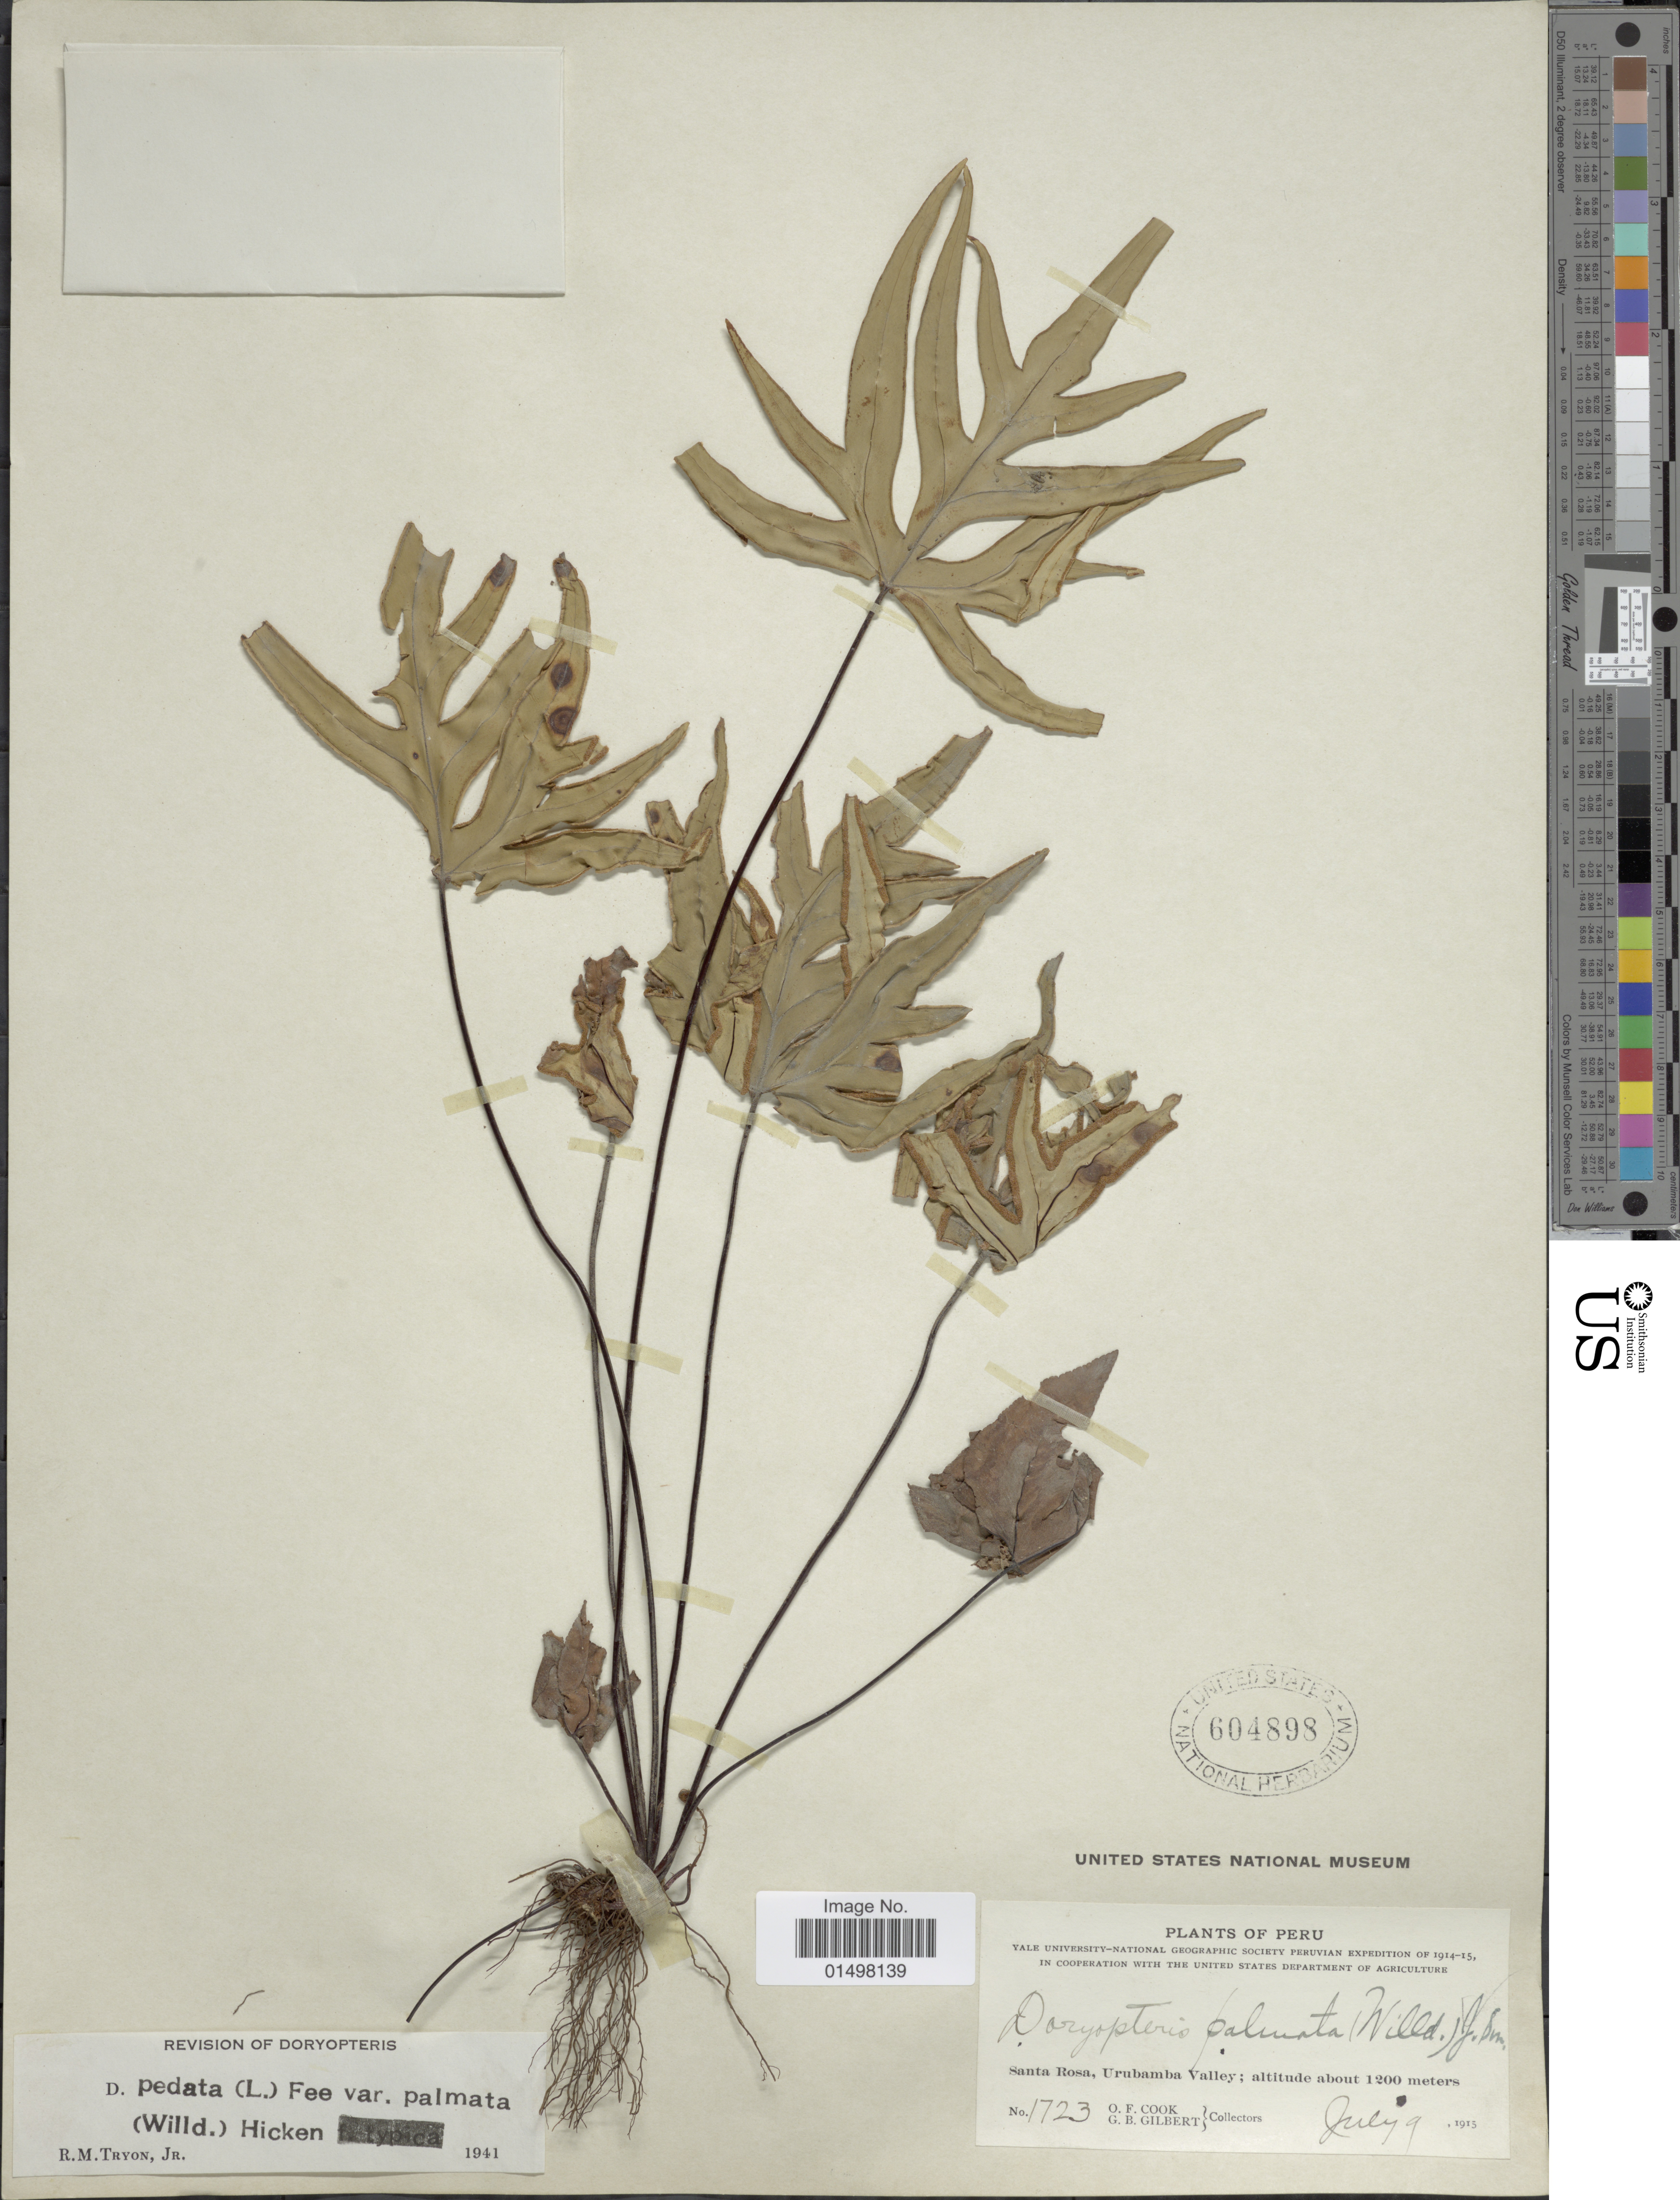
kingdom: Plantae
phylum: Tracheophyta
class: Polypodiopsida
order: Polypodiales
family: Pteridaceae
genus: Doryopteris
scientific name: Doryopteris pedata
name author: (L.) Fée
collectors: O. F. Cook & G. B. Gilbert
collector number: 1723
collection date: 1915-07-09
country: Peru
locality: Santa Rosa, Urubamba Valley.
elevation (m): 1200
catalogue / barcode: US 604898